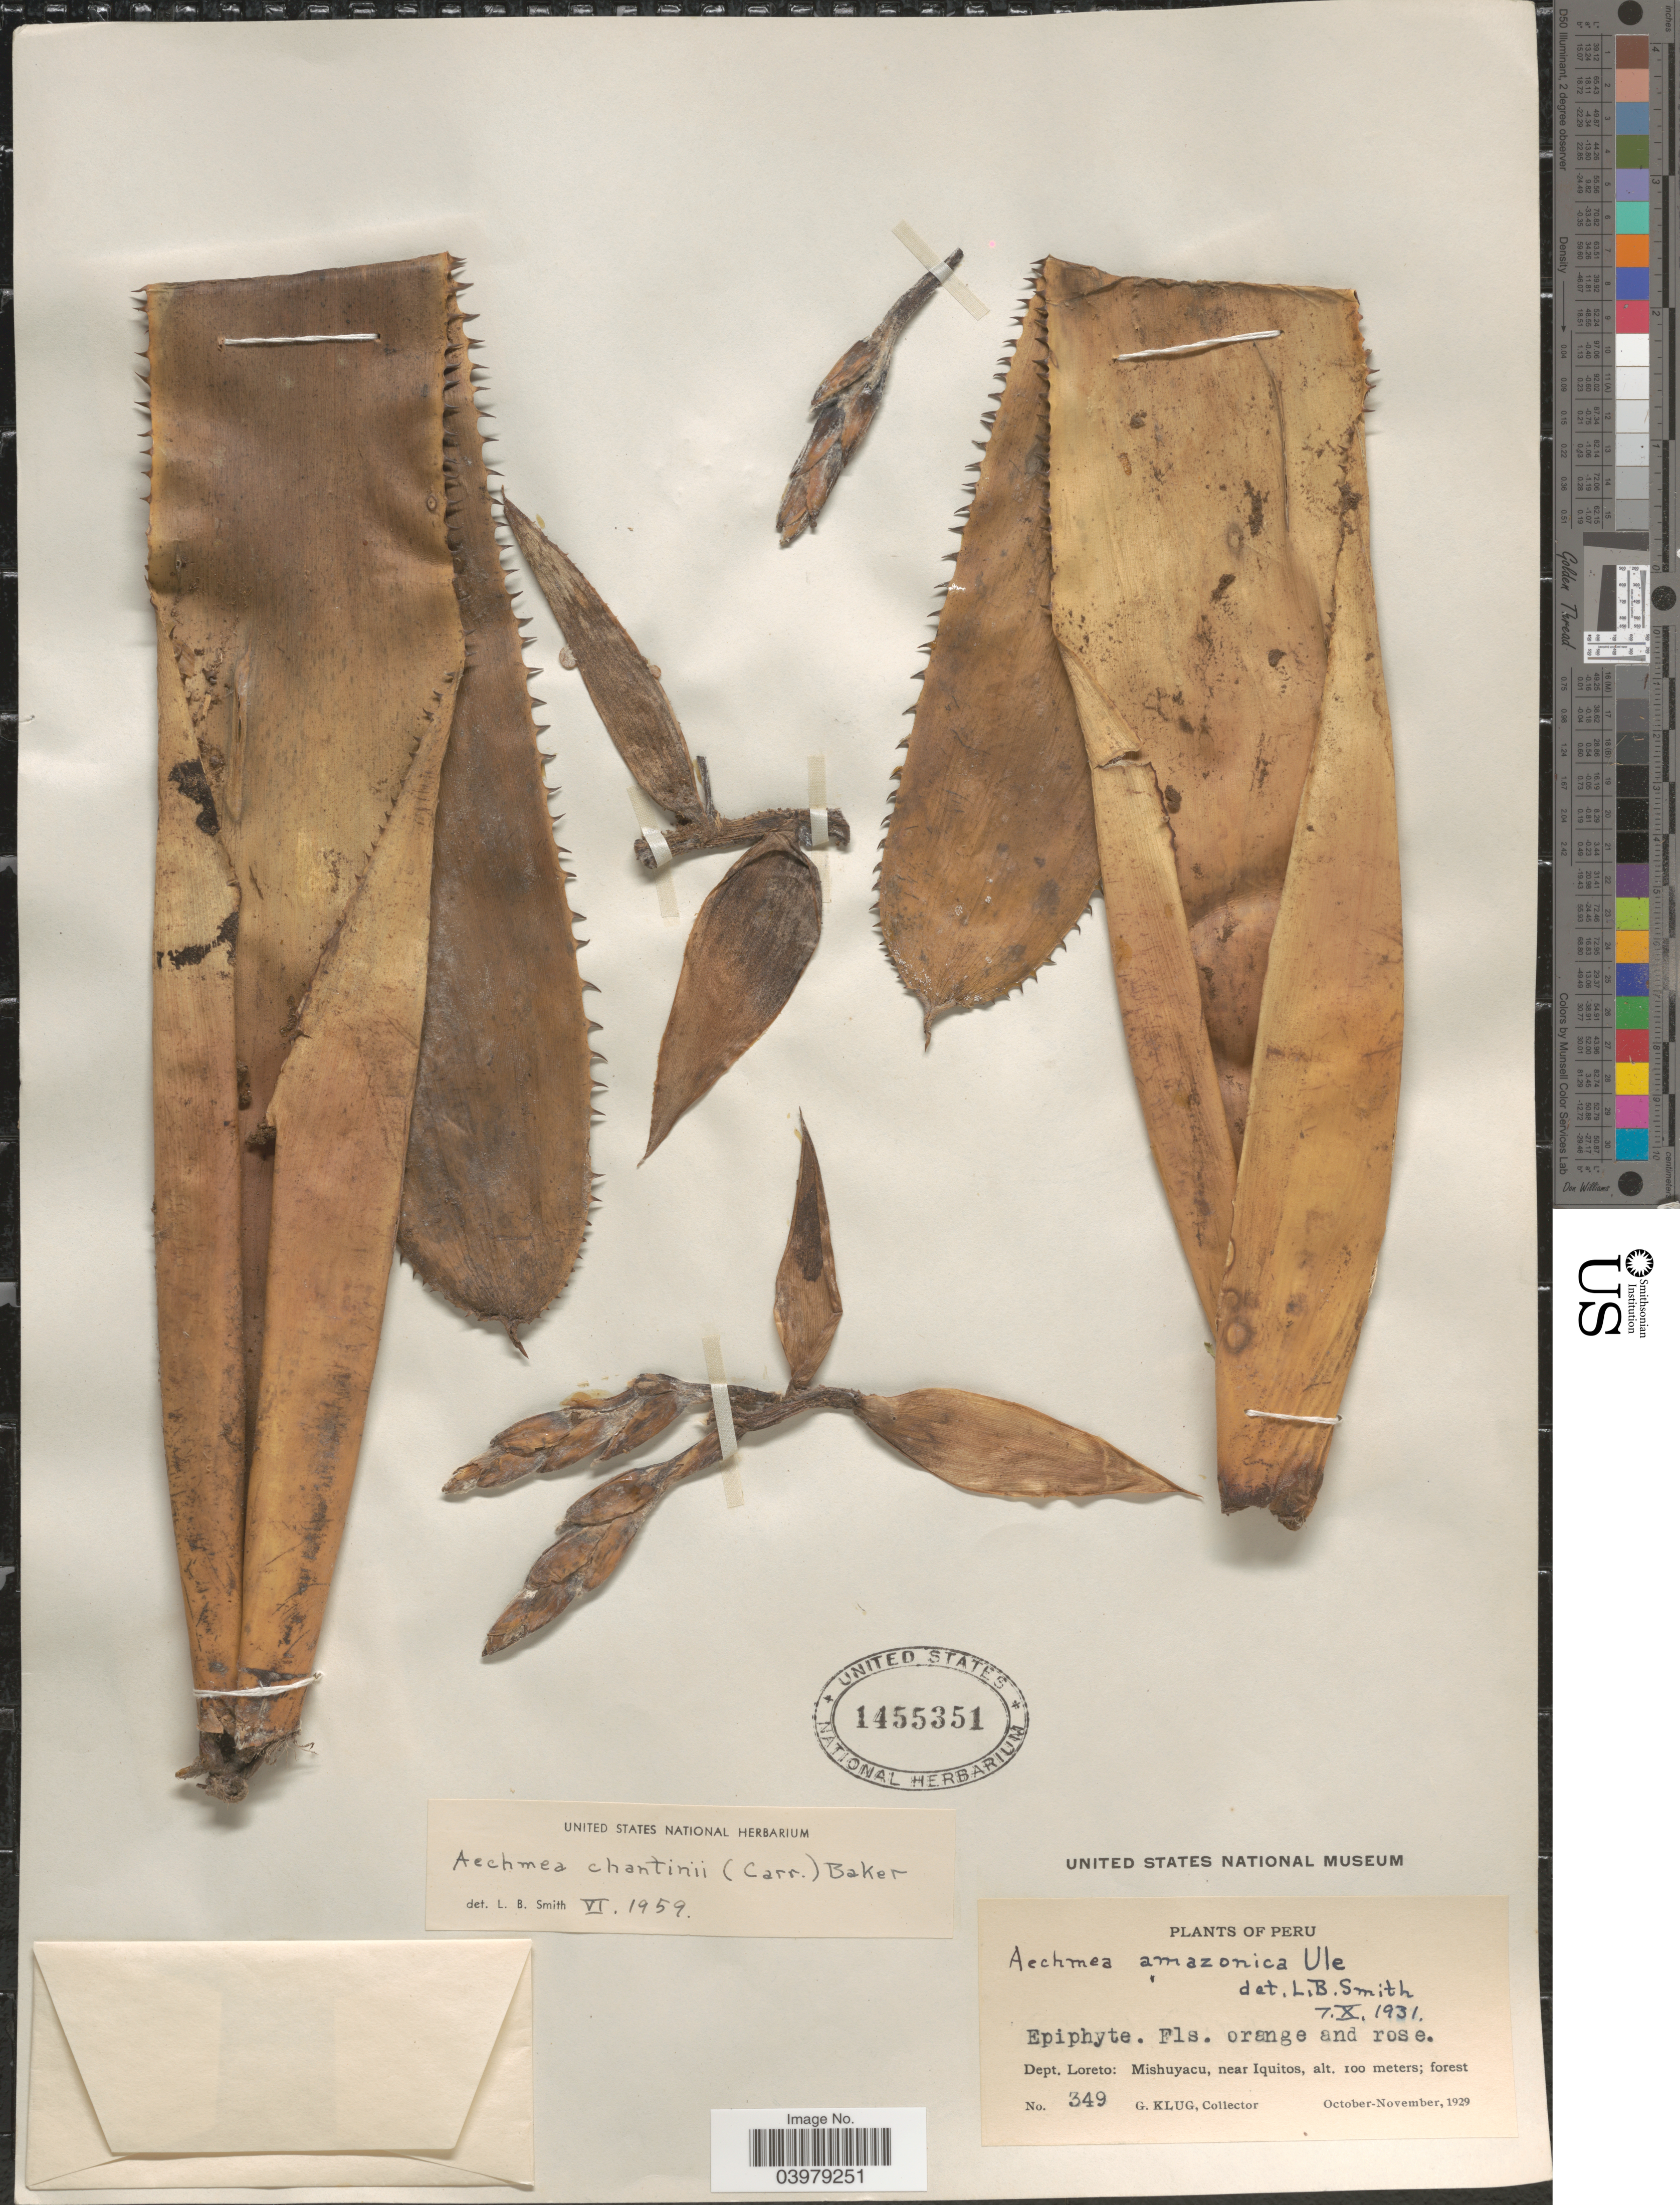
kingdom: Plantae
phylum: Tracheophyta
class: Liliopsida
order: Poales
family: Bromeliaceae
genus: Aechmea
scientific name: Aechmea chantinii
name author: (Carrière) Baker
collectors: G. Klug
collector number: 349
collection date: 1929-10/1929-11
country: Peru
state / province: Loreto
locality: Dept. Loreto: Mishuyacu, near Iquitos.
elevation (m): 100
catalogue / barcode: US 1455351